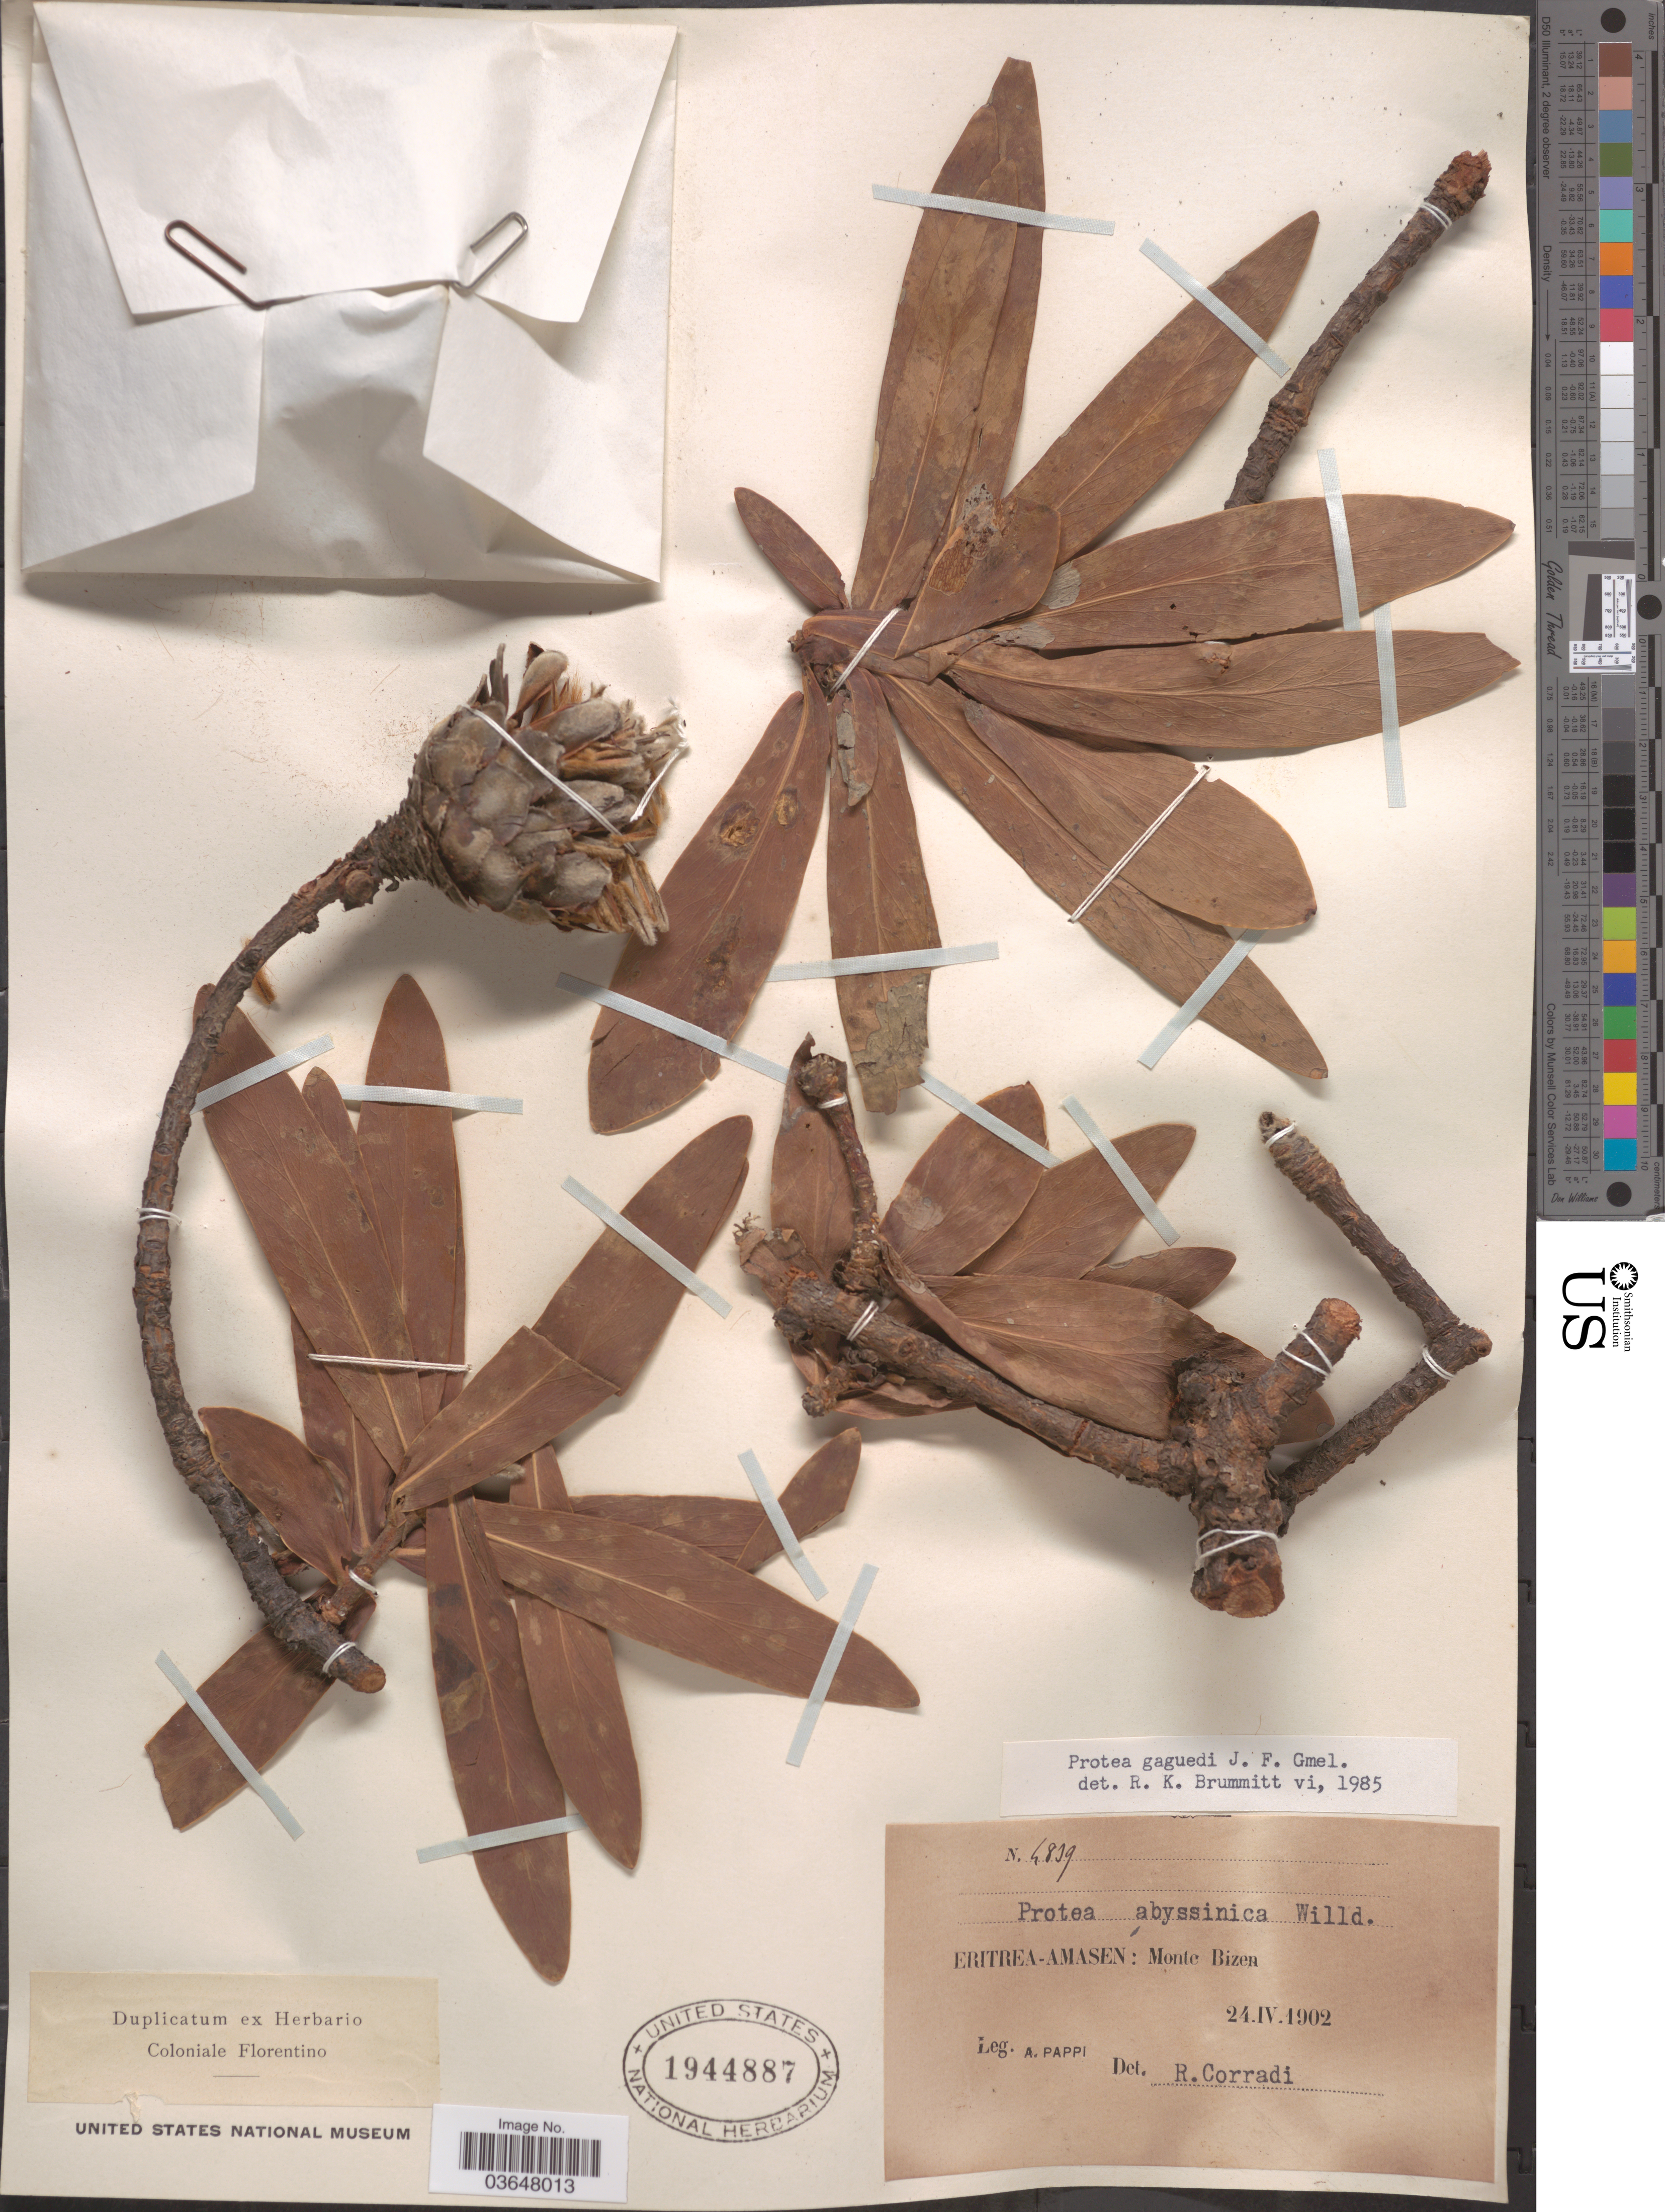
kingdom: Plantae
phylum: Tracheophyta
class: Magnoliopsida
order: Proteales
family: Proteaceae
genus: Protea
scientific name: Protea gaguedi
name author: J.F. Gmel.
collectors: A. Pappi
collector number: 4839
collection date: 1902-04-24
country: Eritrea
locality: Amasen: Monte Bizen.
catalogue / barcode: US 1944887